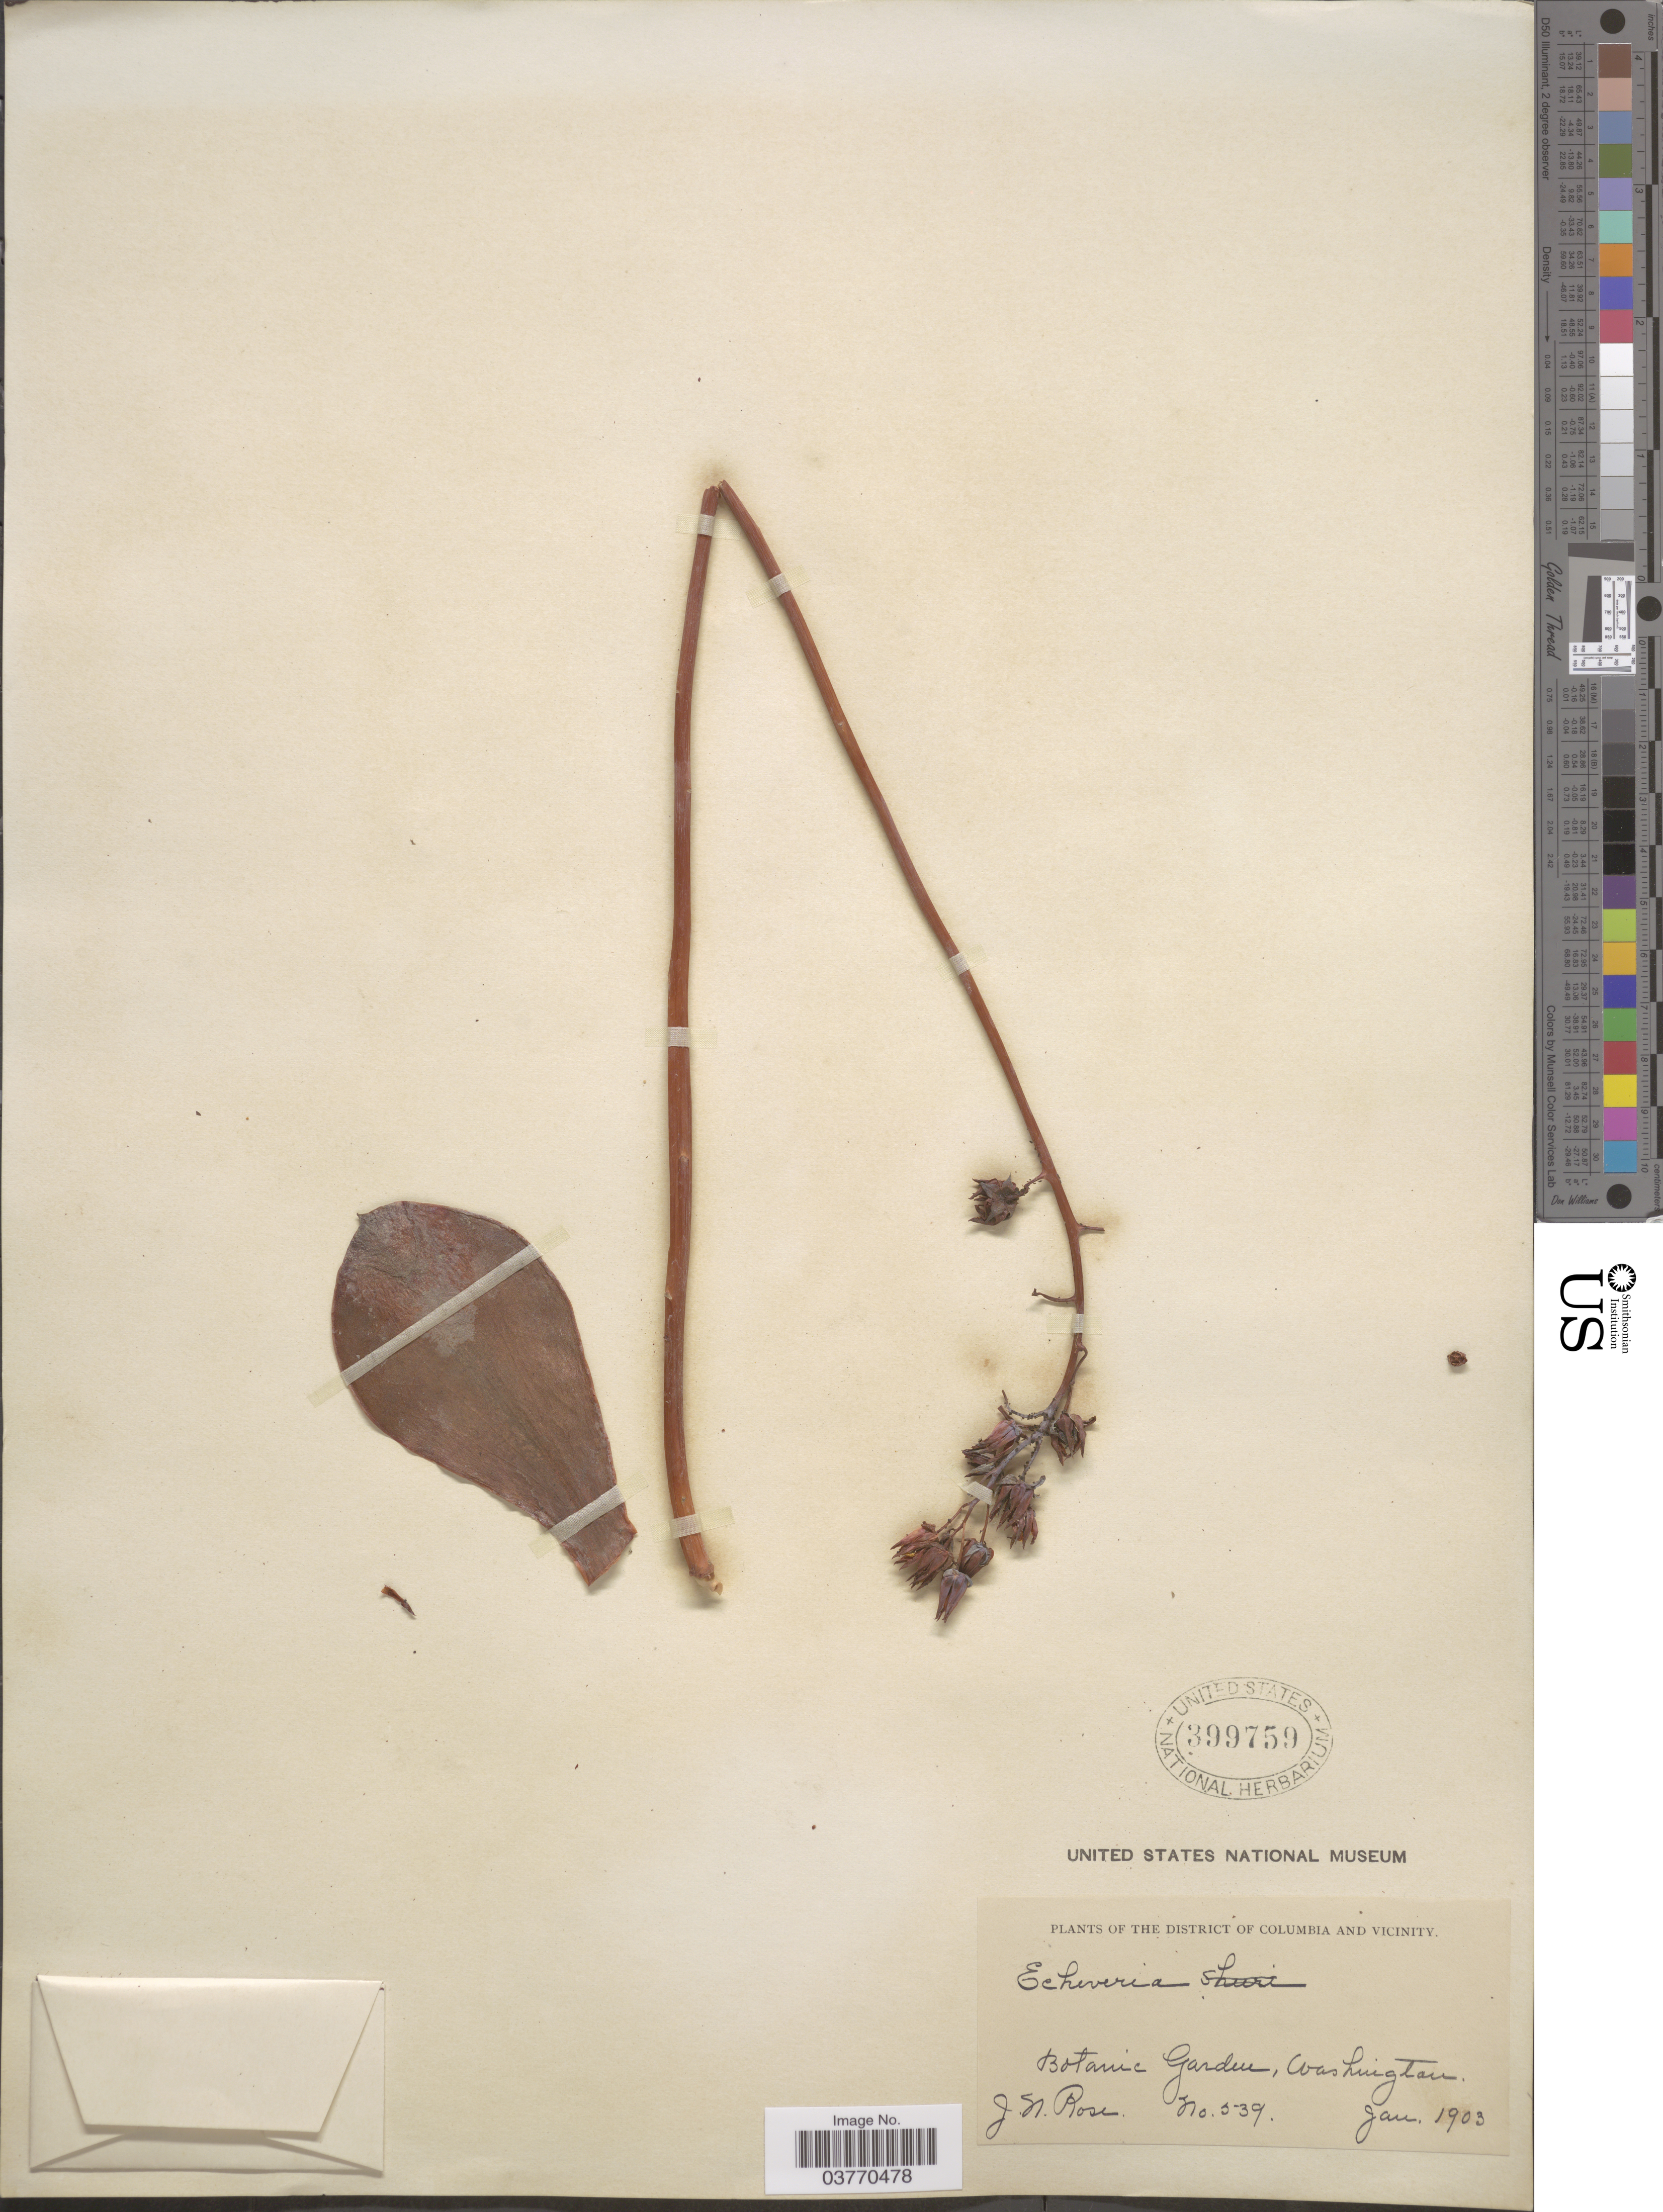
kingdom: Plantae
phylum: Tracheophyta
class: Magnoliopsida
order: Saxifragales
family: Crassulaceae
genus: Echeveria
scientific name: Echeveria sp.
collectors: J. N. Rose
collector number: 539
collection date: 1903-01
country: United States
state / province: Washington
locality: Botanic Garden, Washington.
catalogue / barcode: US 399759